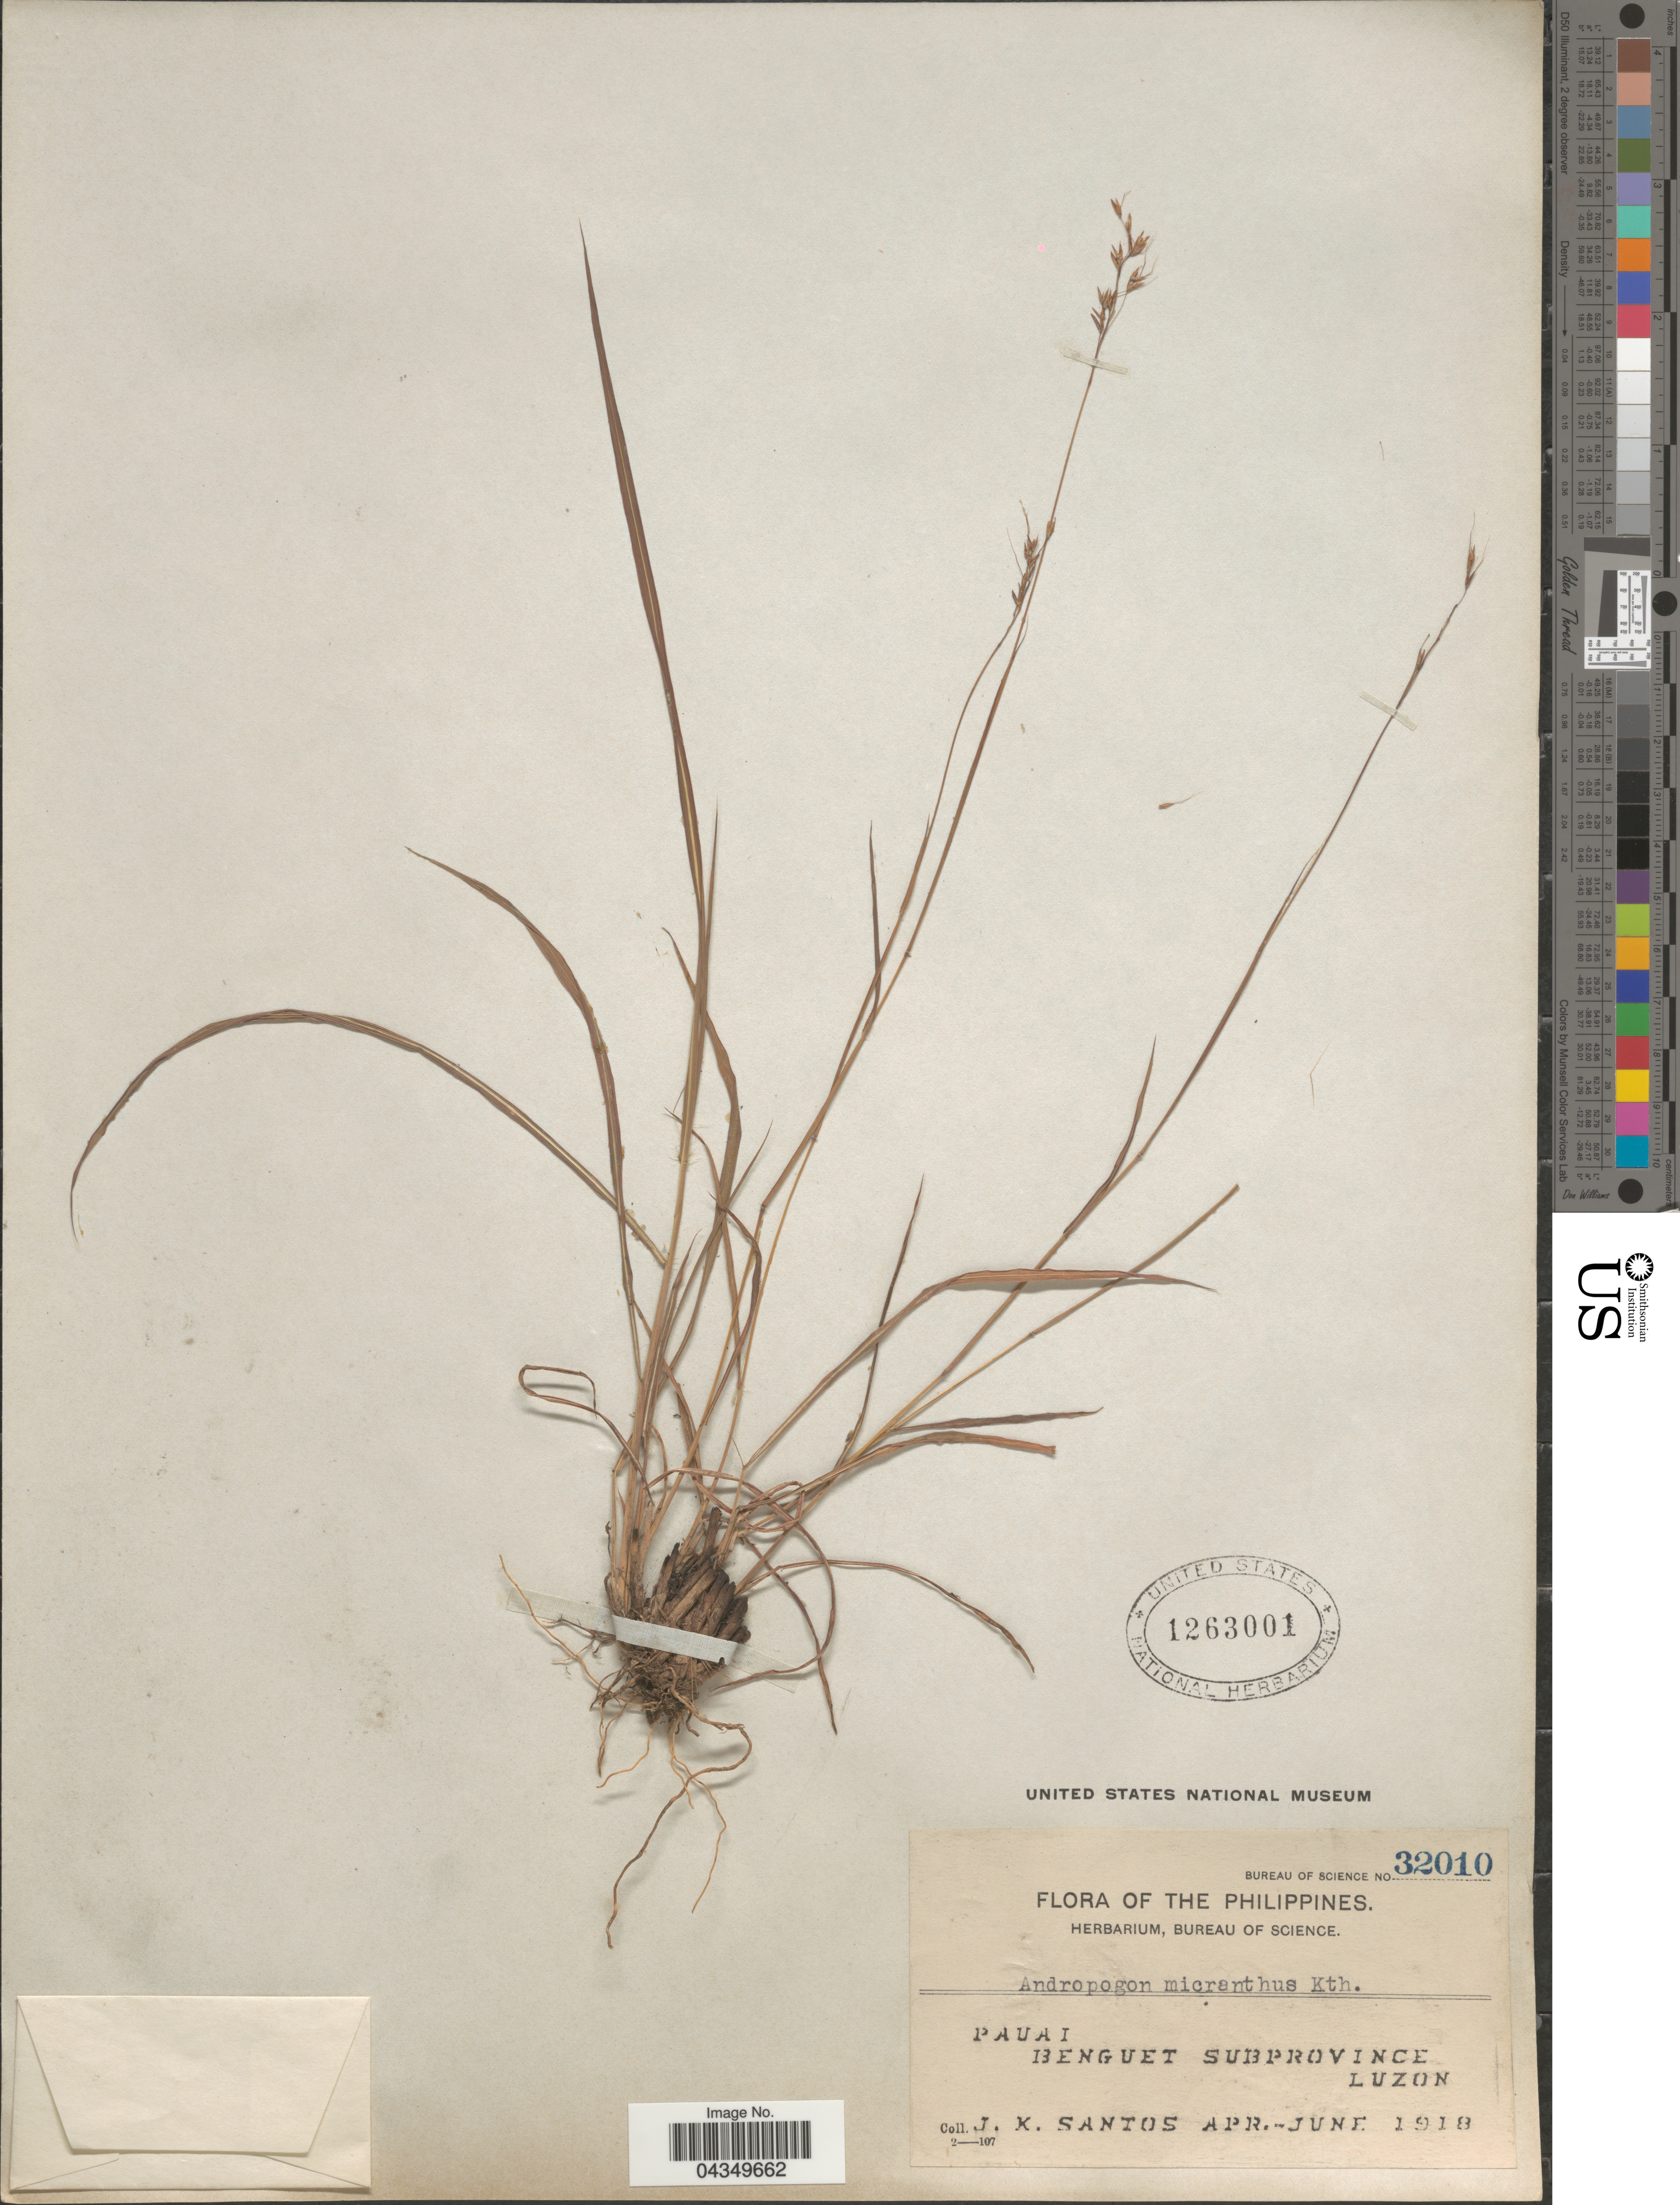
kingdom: Plantae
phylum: Tracheophyta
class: Liliopsida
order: Poales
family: Poaceae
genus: Capillipedium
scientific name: Capillipedium parviflorum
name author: (R. Br.) Stapf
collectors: J. K. Santos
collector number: Bureau of Science 32010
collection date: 1918-04/1918-06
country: Philippines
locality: Pauai. Benguet Subprovince. Luzon.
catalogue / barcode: US 1263001